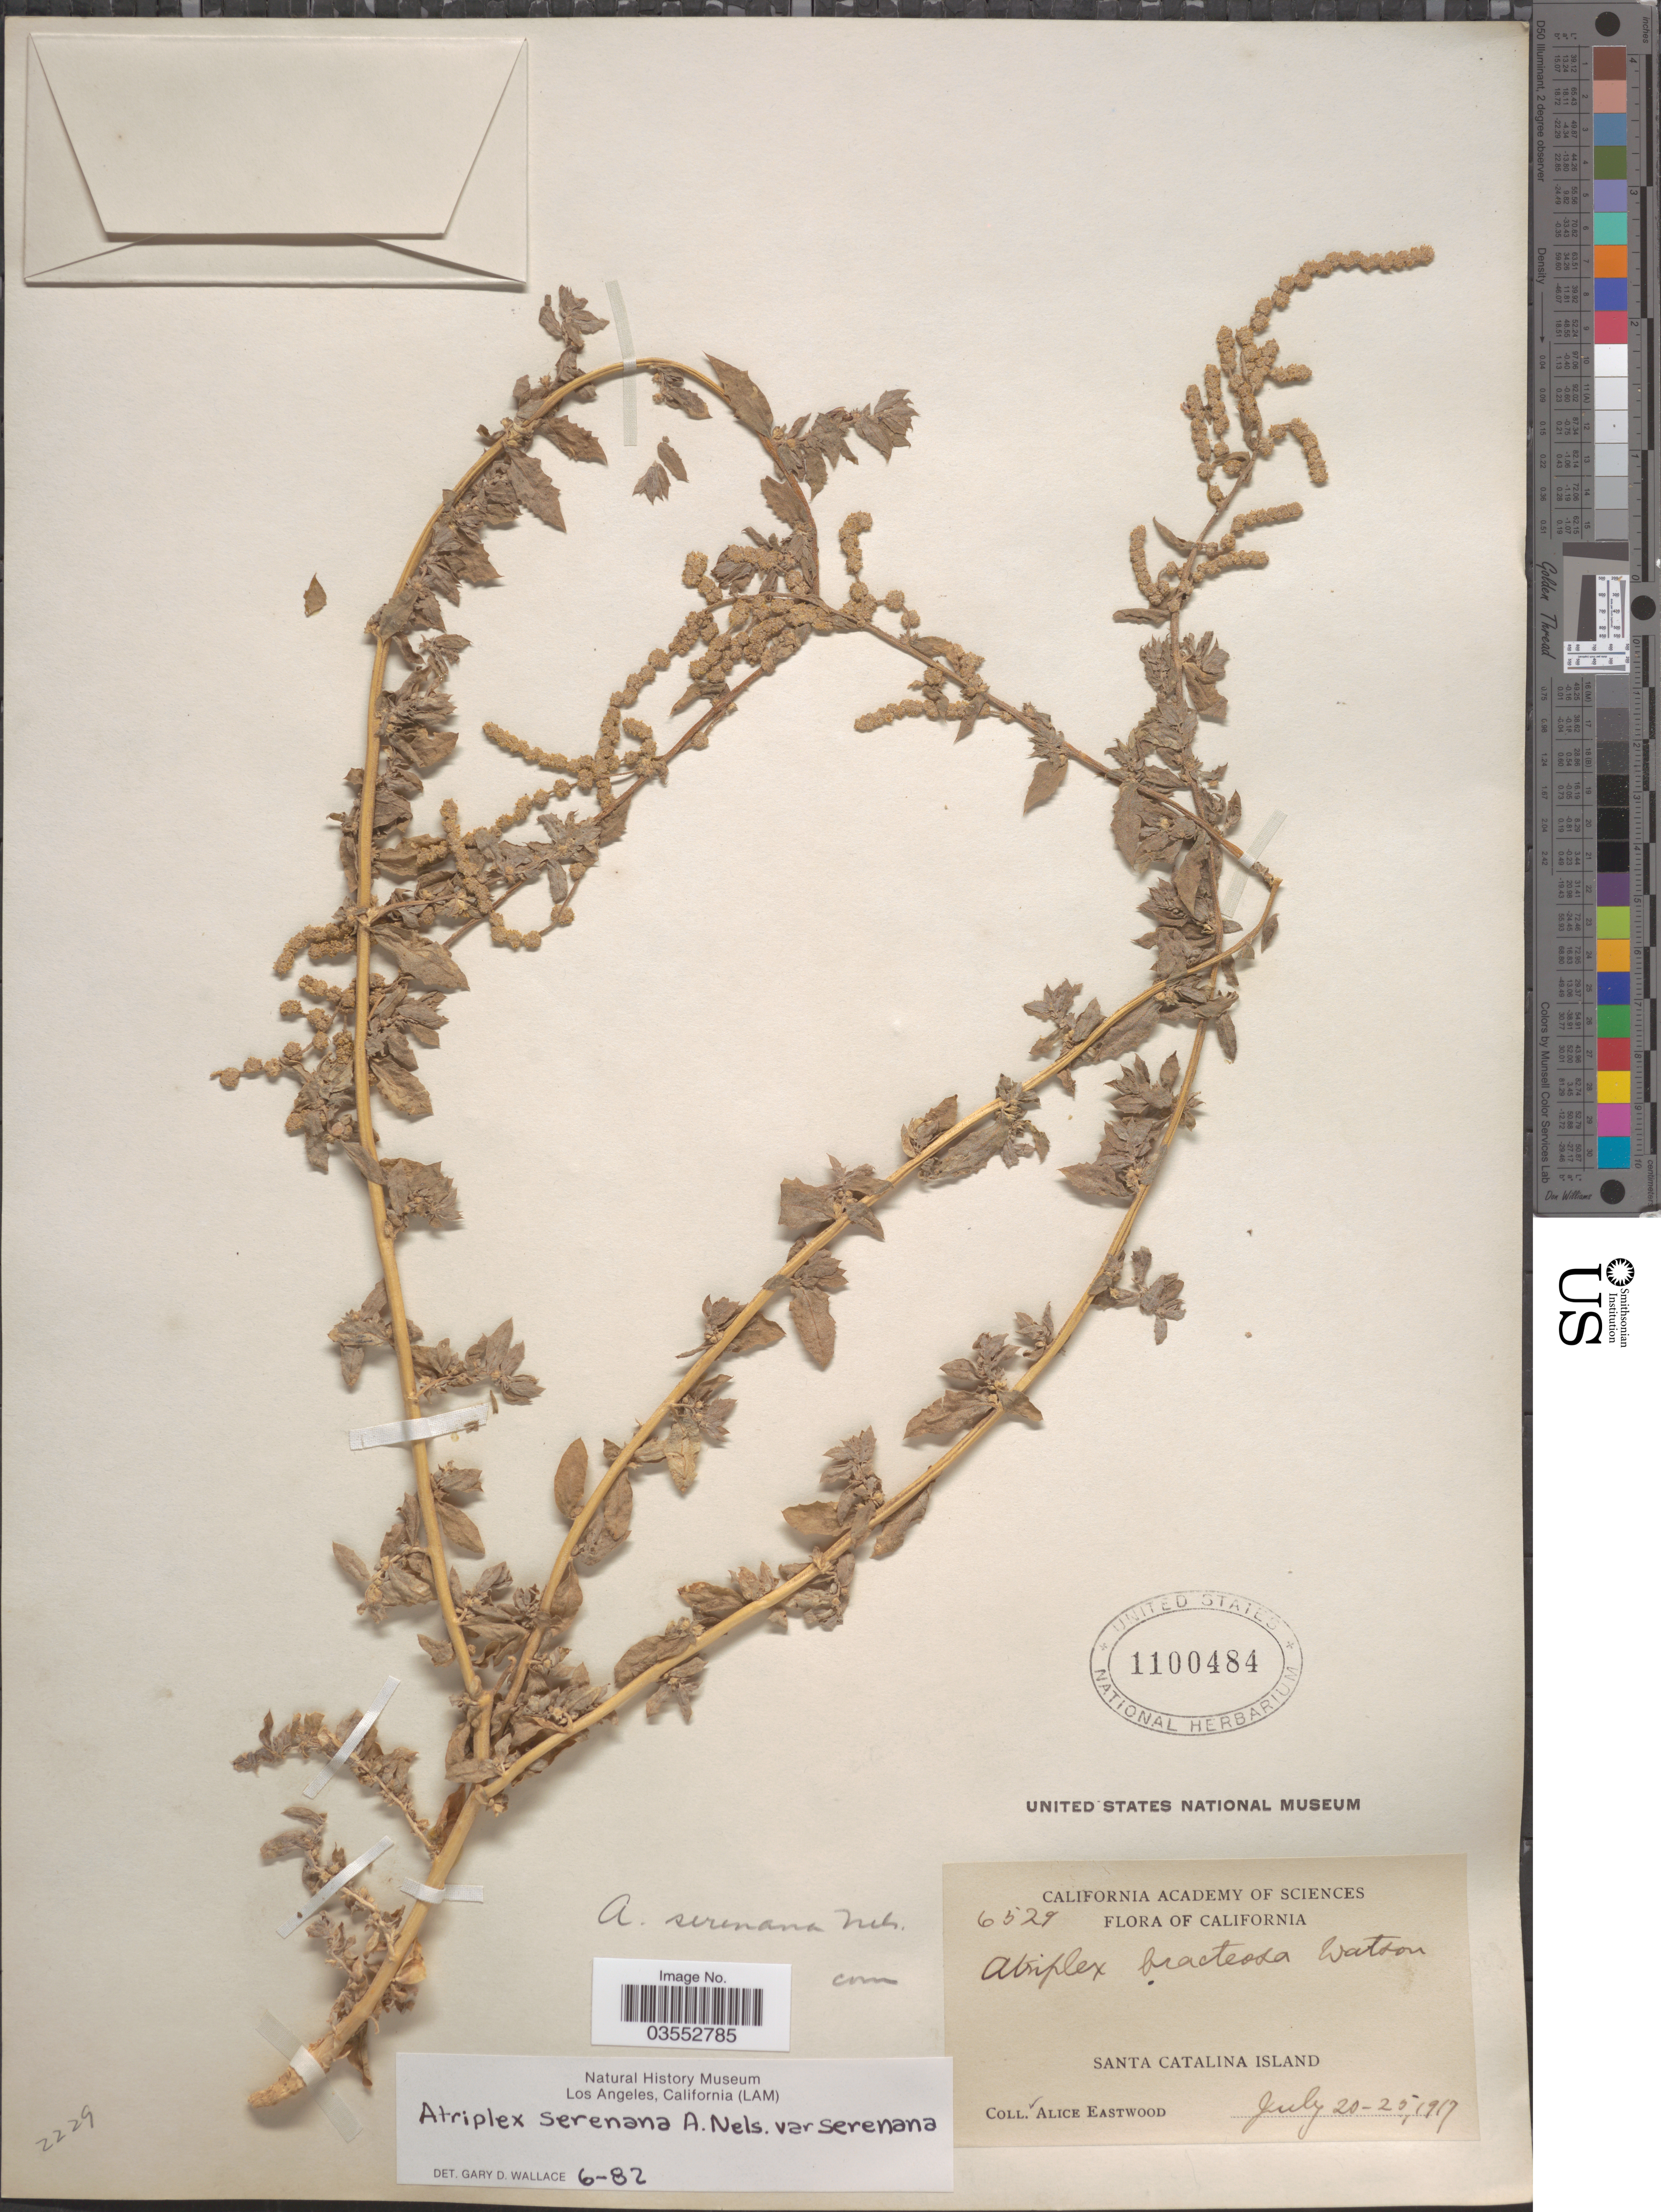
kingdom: Plantae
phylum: Tracheophyta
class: Magnoliopsida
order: Caryophyllales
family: Amaranthaceae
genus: Atriplex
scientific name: Atriplex serenana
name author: A. Nelson ex Abrams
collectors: A. Eastwood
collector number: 6529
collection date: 1917-07-20/1917-07-25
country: United States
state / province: California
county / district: Los Angeles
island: Santa Catalina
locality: Santa Catalina Island.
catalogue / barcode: US 1100484